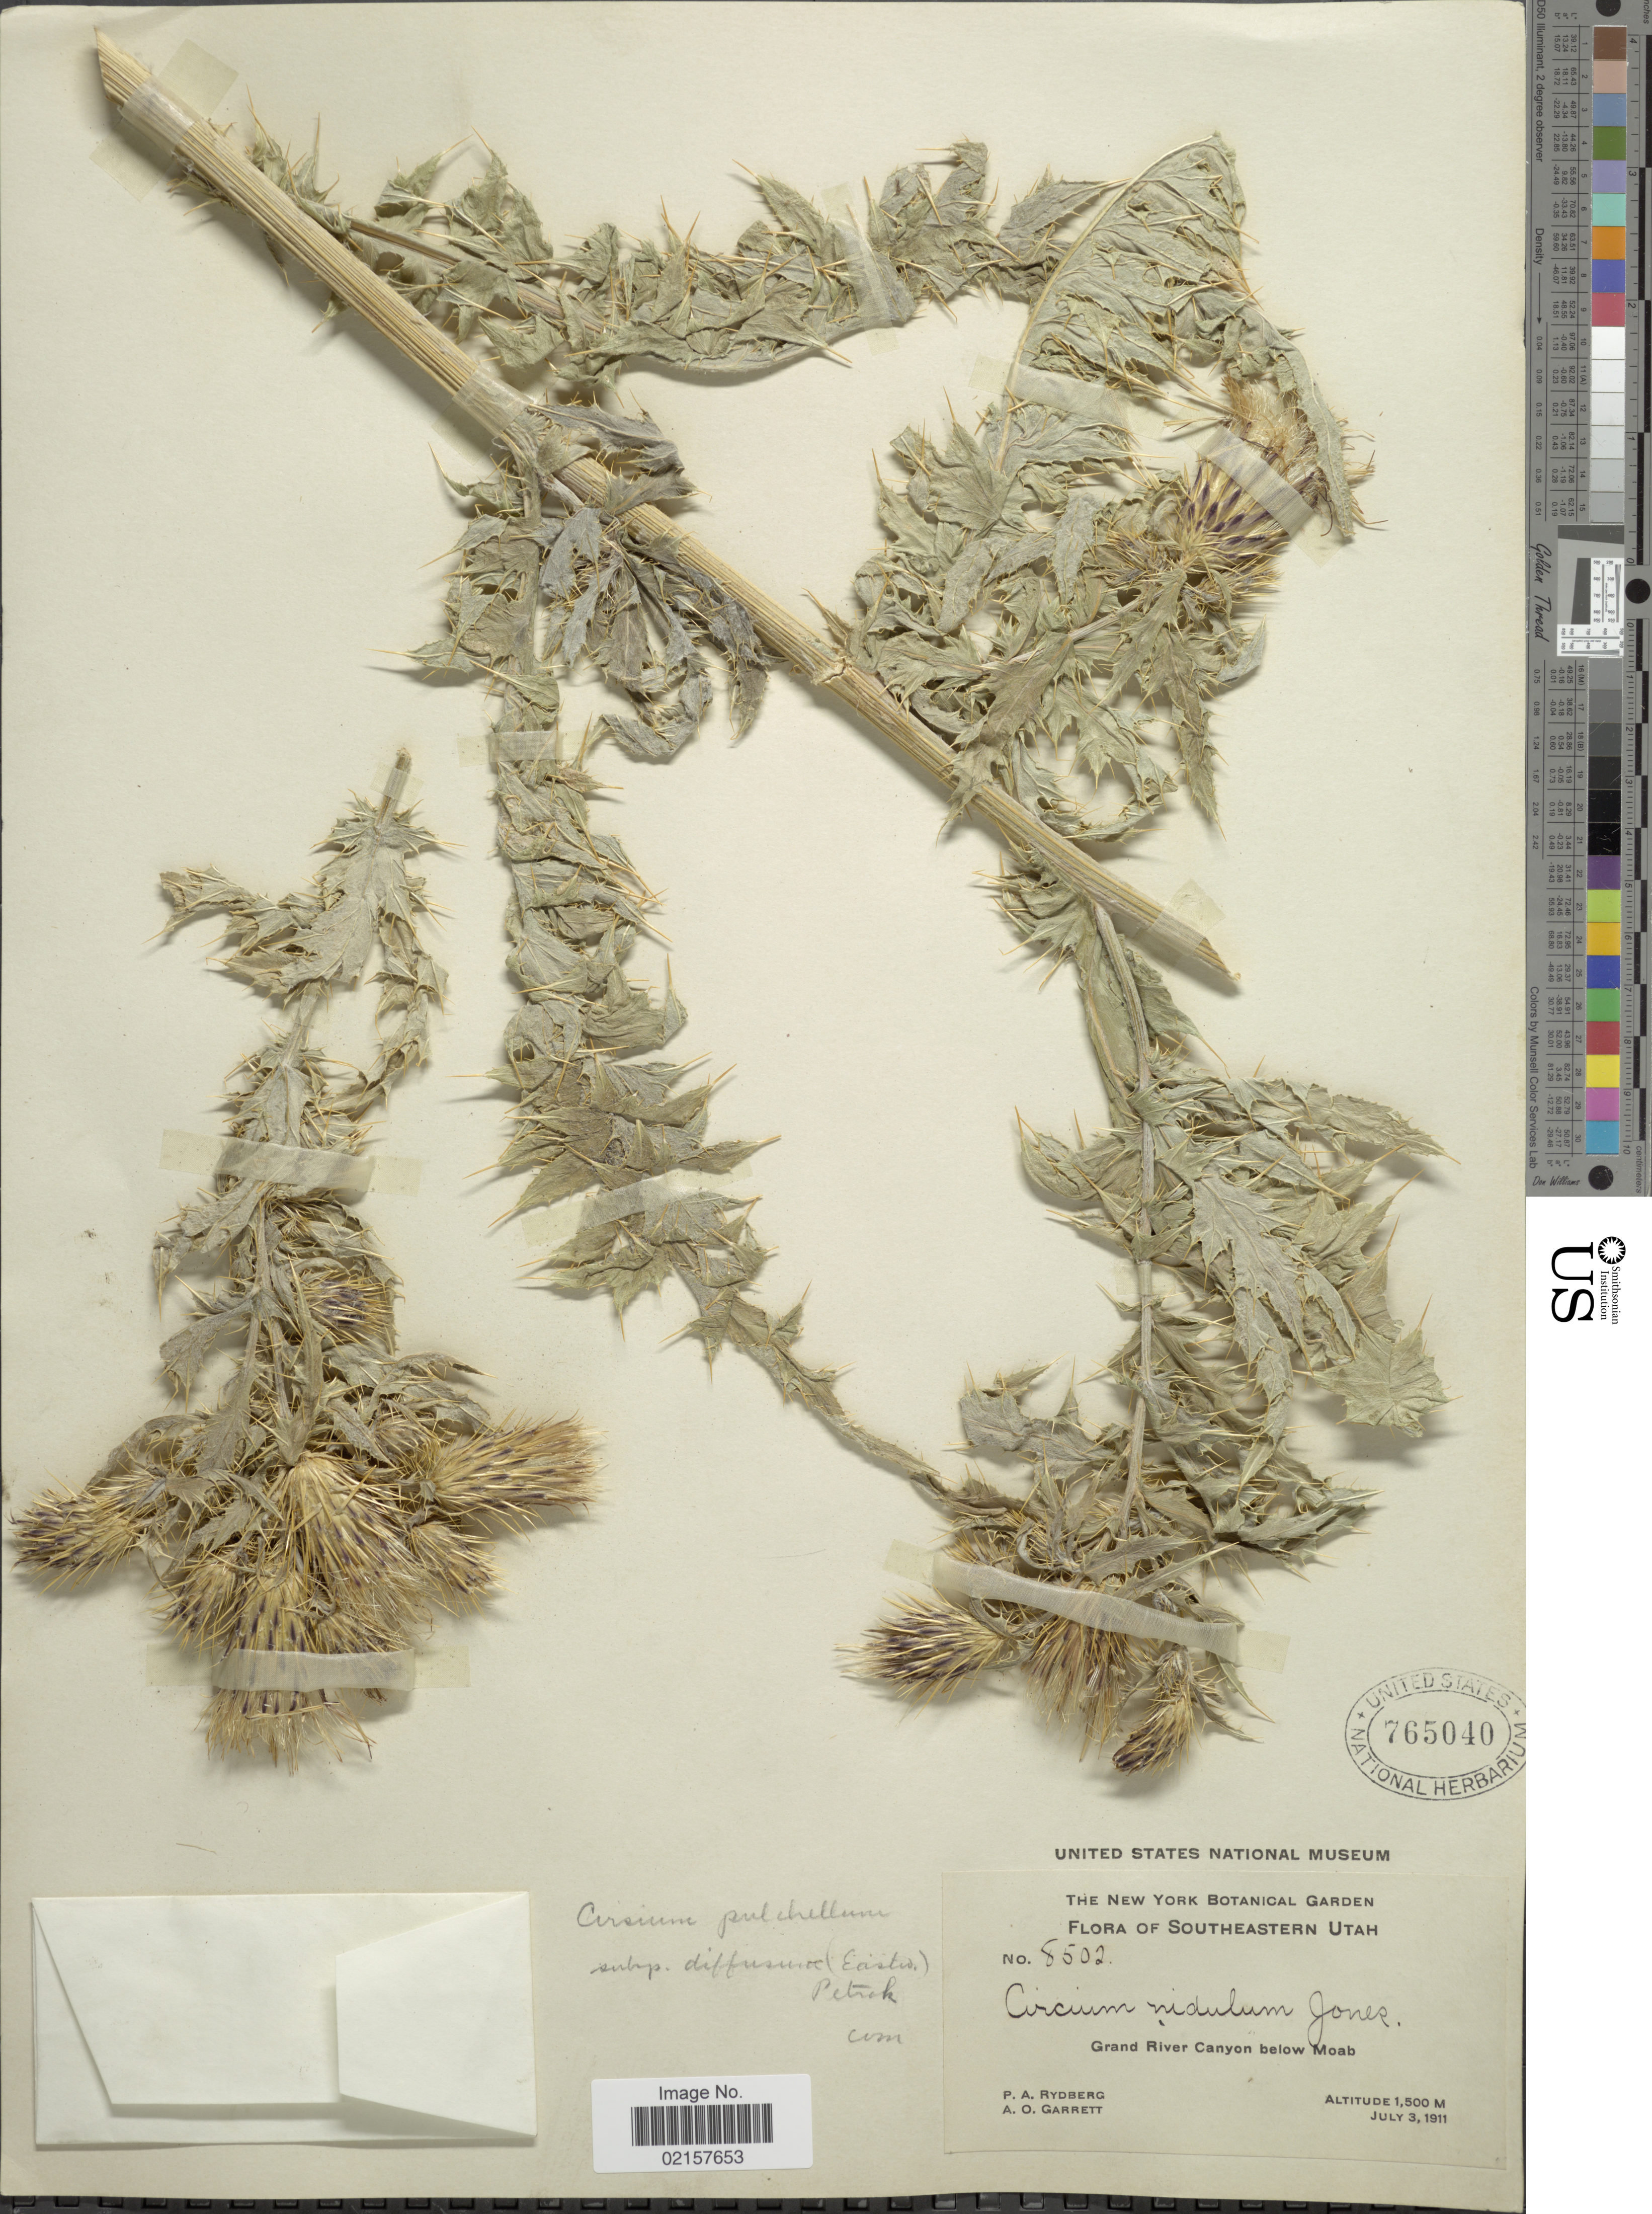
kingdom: Plantae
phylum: Tracheophyta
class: Magnoliopsida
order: Asterales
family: Asteraceae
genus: Cirsium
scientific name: Cirsium calcareum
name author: (M.E. Jones) Wooton & Standl.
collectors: P. A. Rydberg & A. O. Garrett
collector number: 8502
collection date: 1911-07-03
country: United States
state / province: Utah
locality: Southeastern Utah, Grand River Canyon below Moab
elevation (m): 1500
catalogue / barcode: US 765040